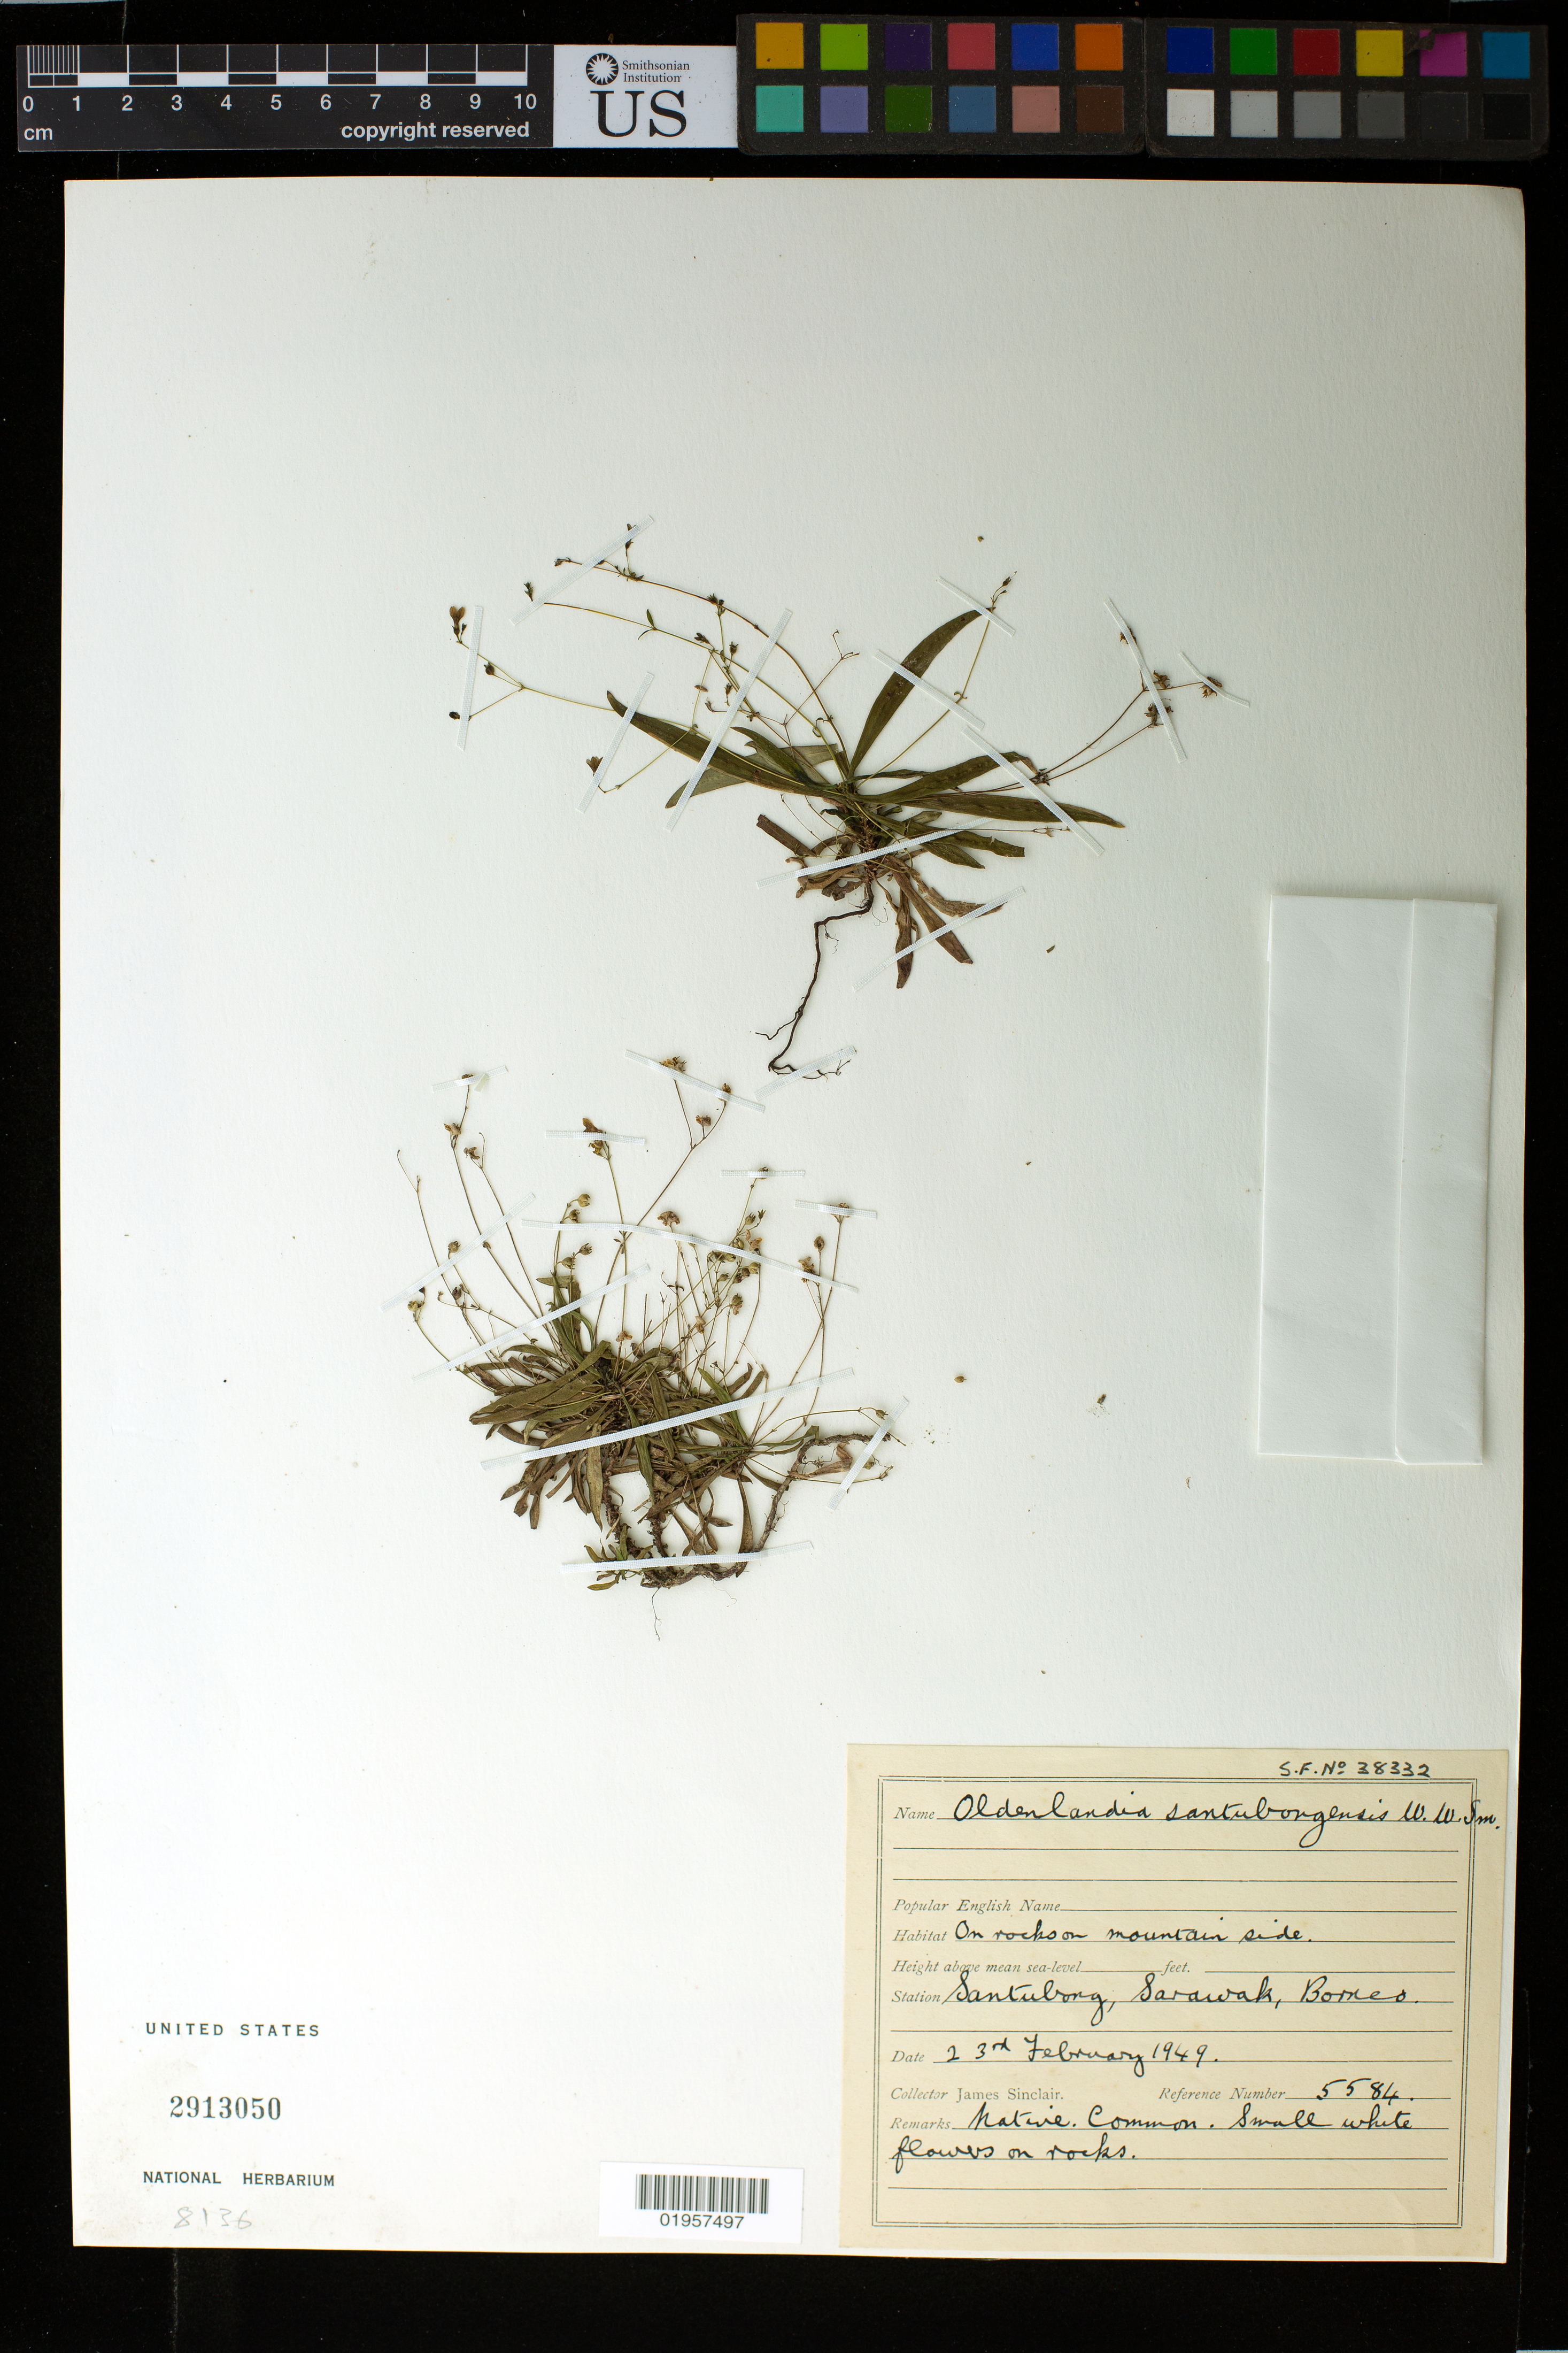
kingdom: Plantae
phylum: Tracheophyta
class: Magnoliopsida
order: Gentianales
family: Rubiaceae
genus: Oldenlandia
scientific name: Oldenlandia santubongensis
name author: W.W. Sm.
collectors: J. Sinclair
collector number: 5584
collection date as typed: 23 Feb 1949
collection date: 1949-02-23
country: Malaysia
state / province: Sarawak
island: Borneo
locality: Santubong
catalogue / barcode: US 2913050